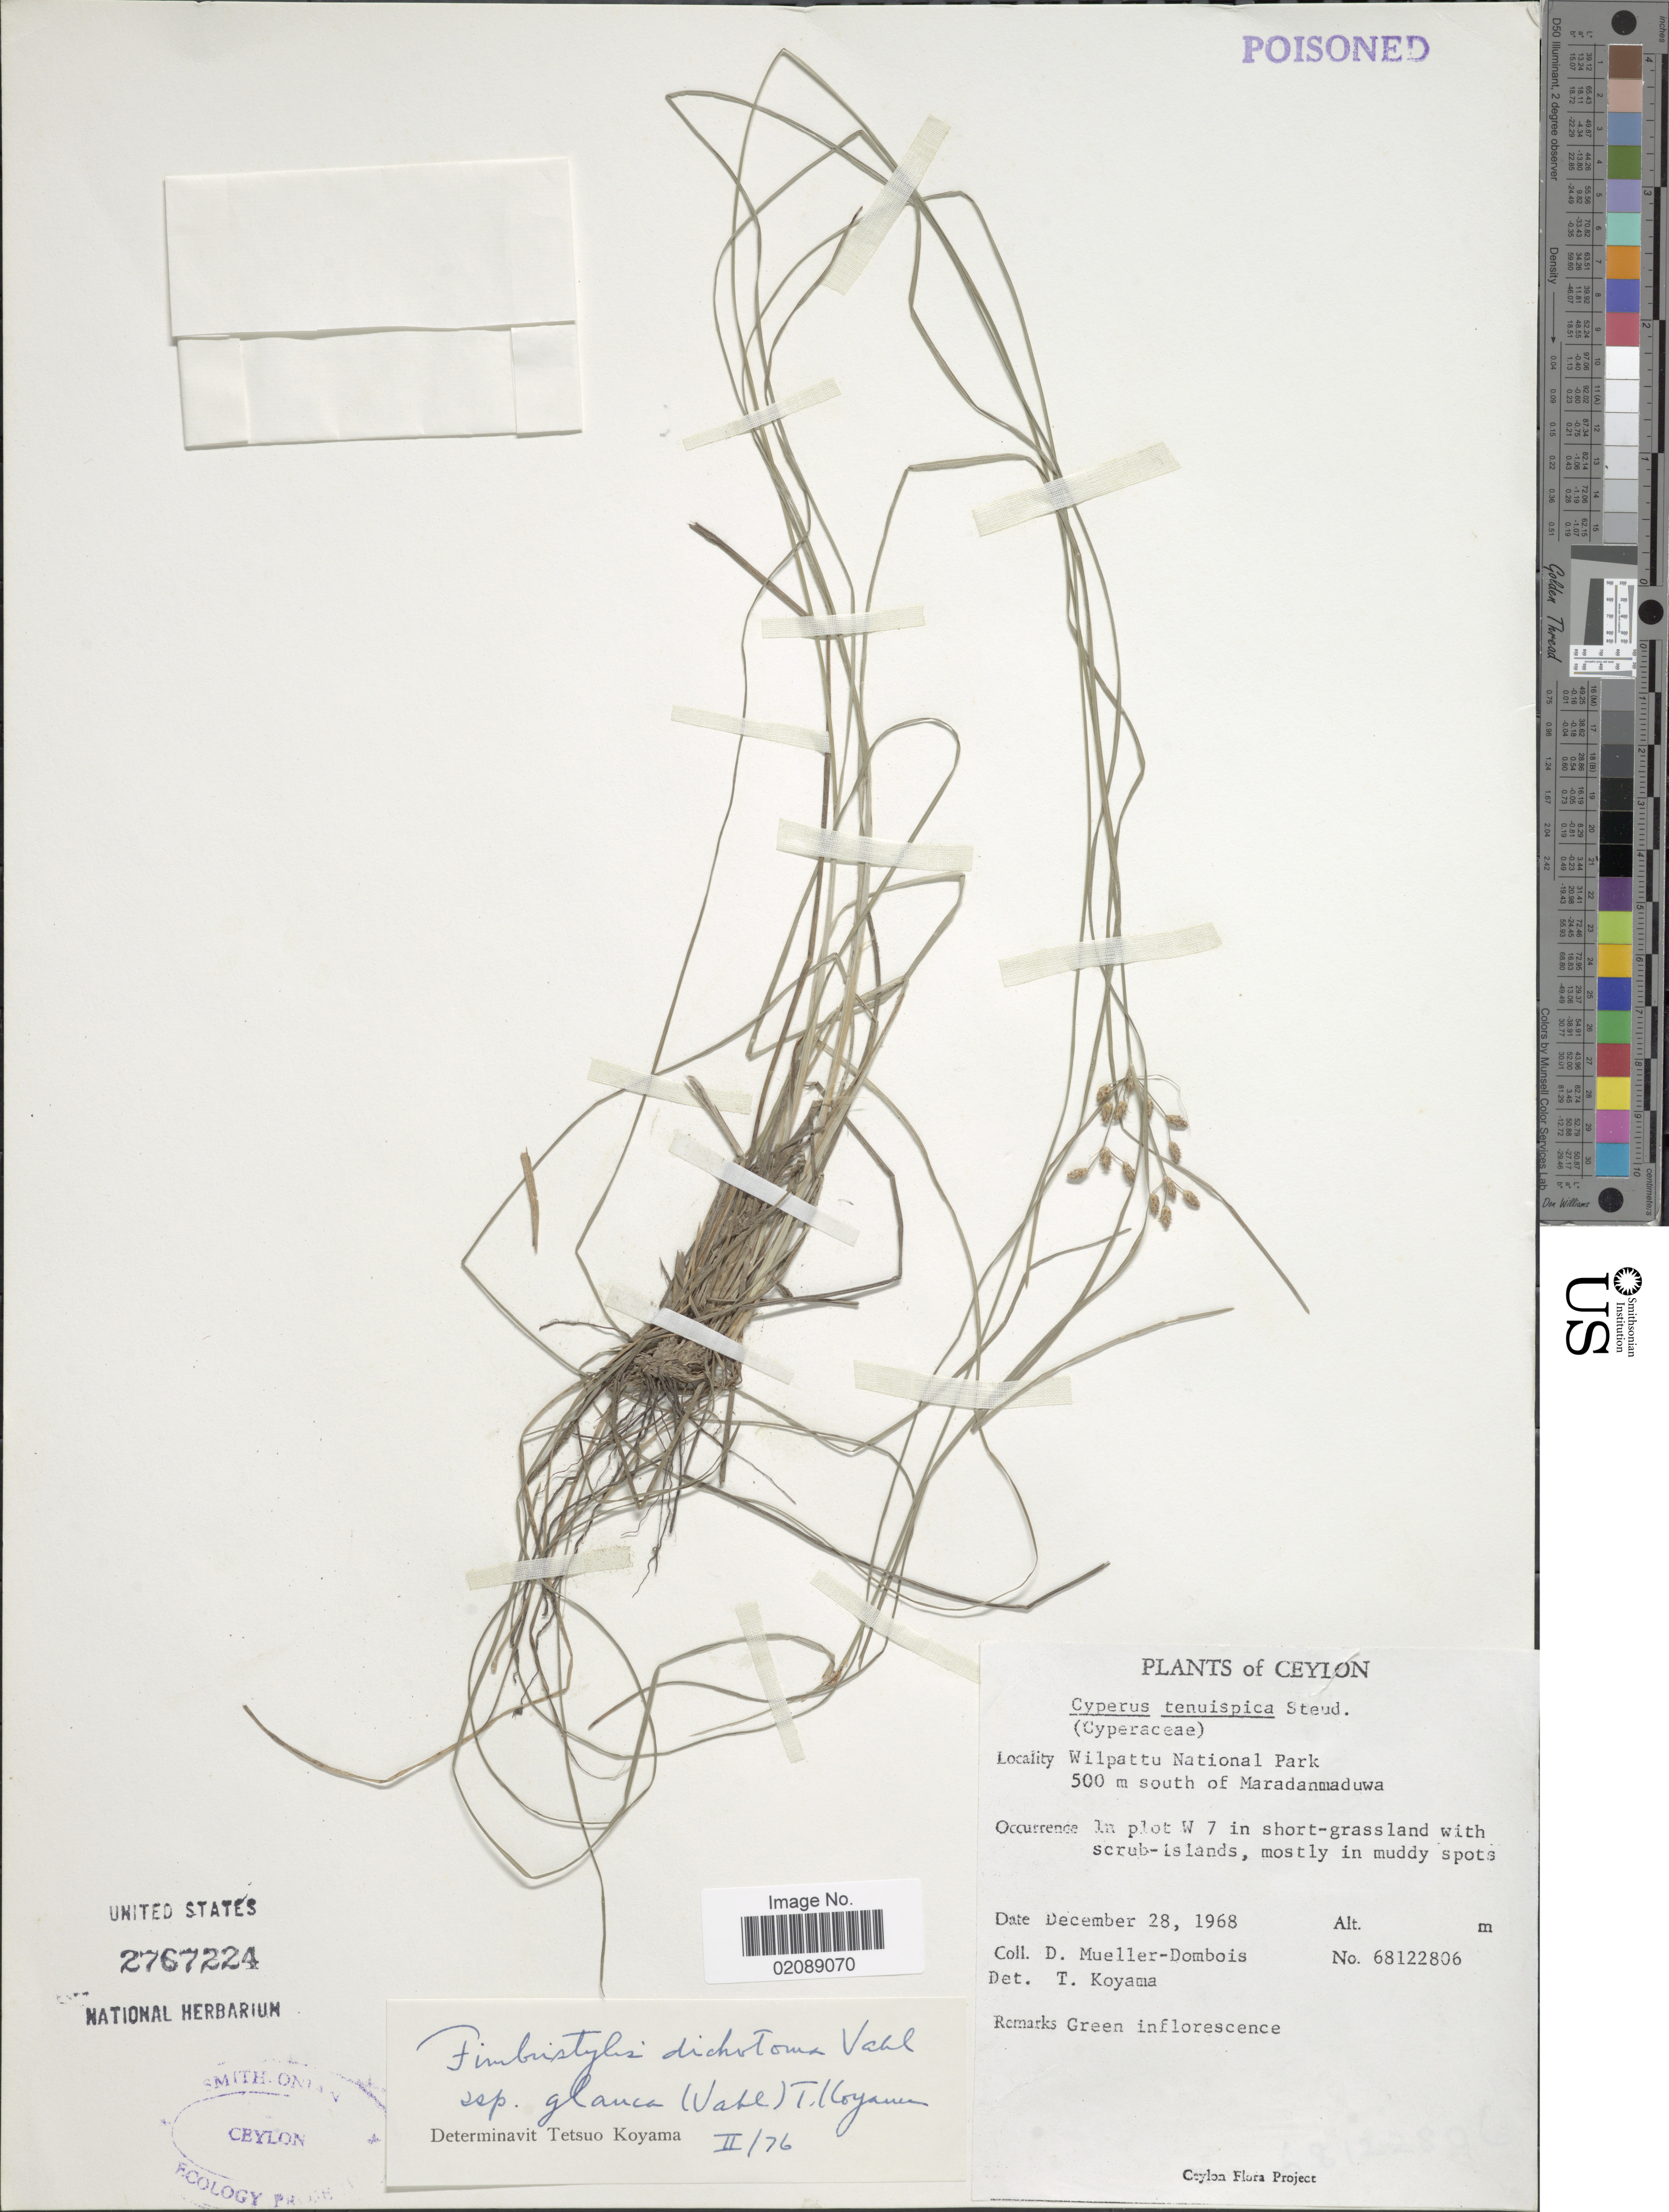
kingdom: Plantae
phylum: Tracheophyta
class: Liliopsida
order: Poales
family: Cyperaceae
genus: Fimbristylis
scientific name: Fimbristylis dichotoma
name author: (L.) Vahl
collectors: D. Mueller-Dombois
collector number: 68122806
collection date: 1968-12-28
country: Sri Lanka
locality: Ceylon, Wilpattu National Park 500 m south of Maradanmaduwa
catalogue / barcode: US 2767224